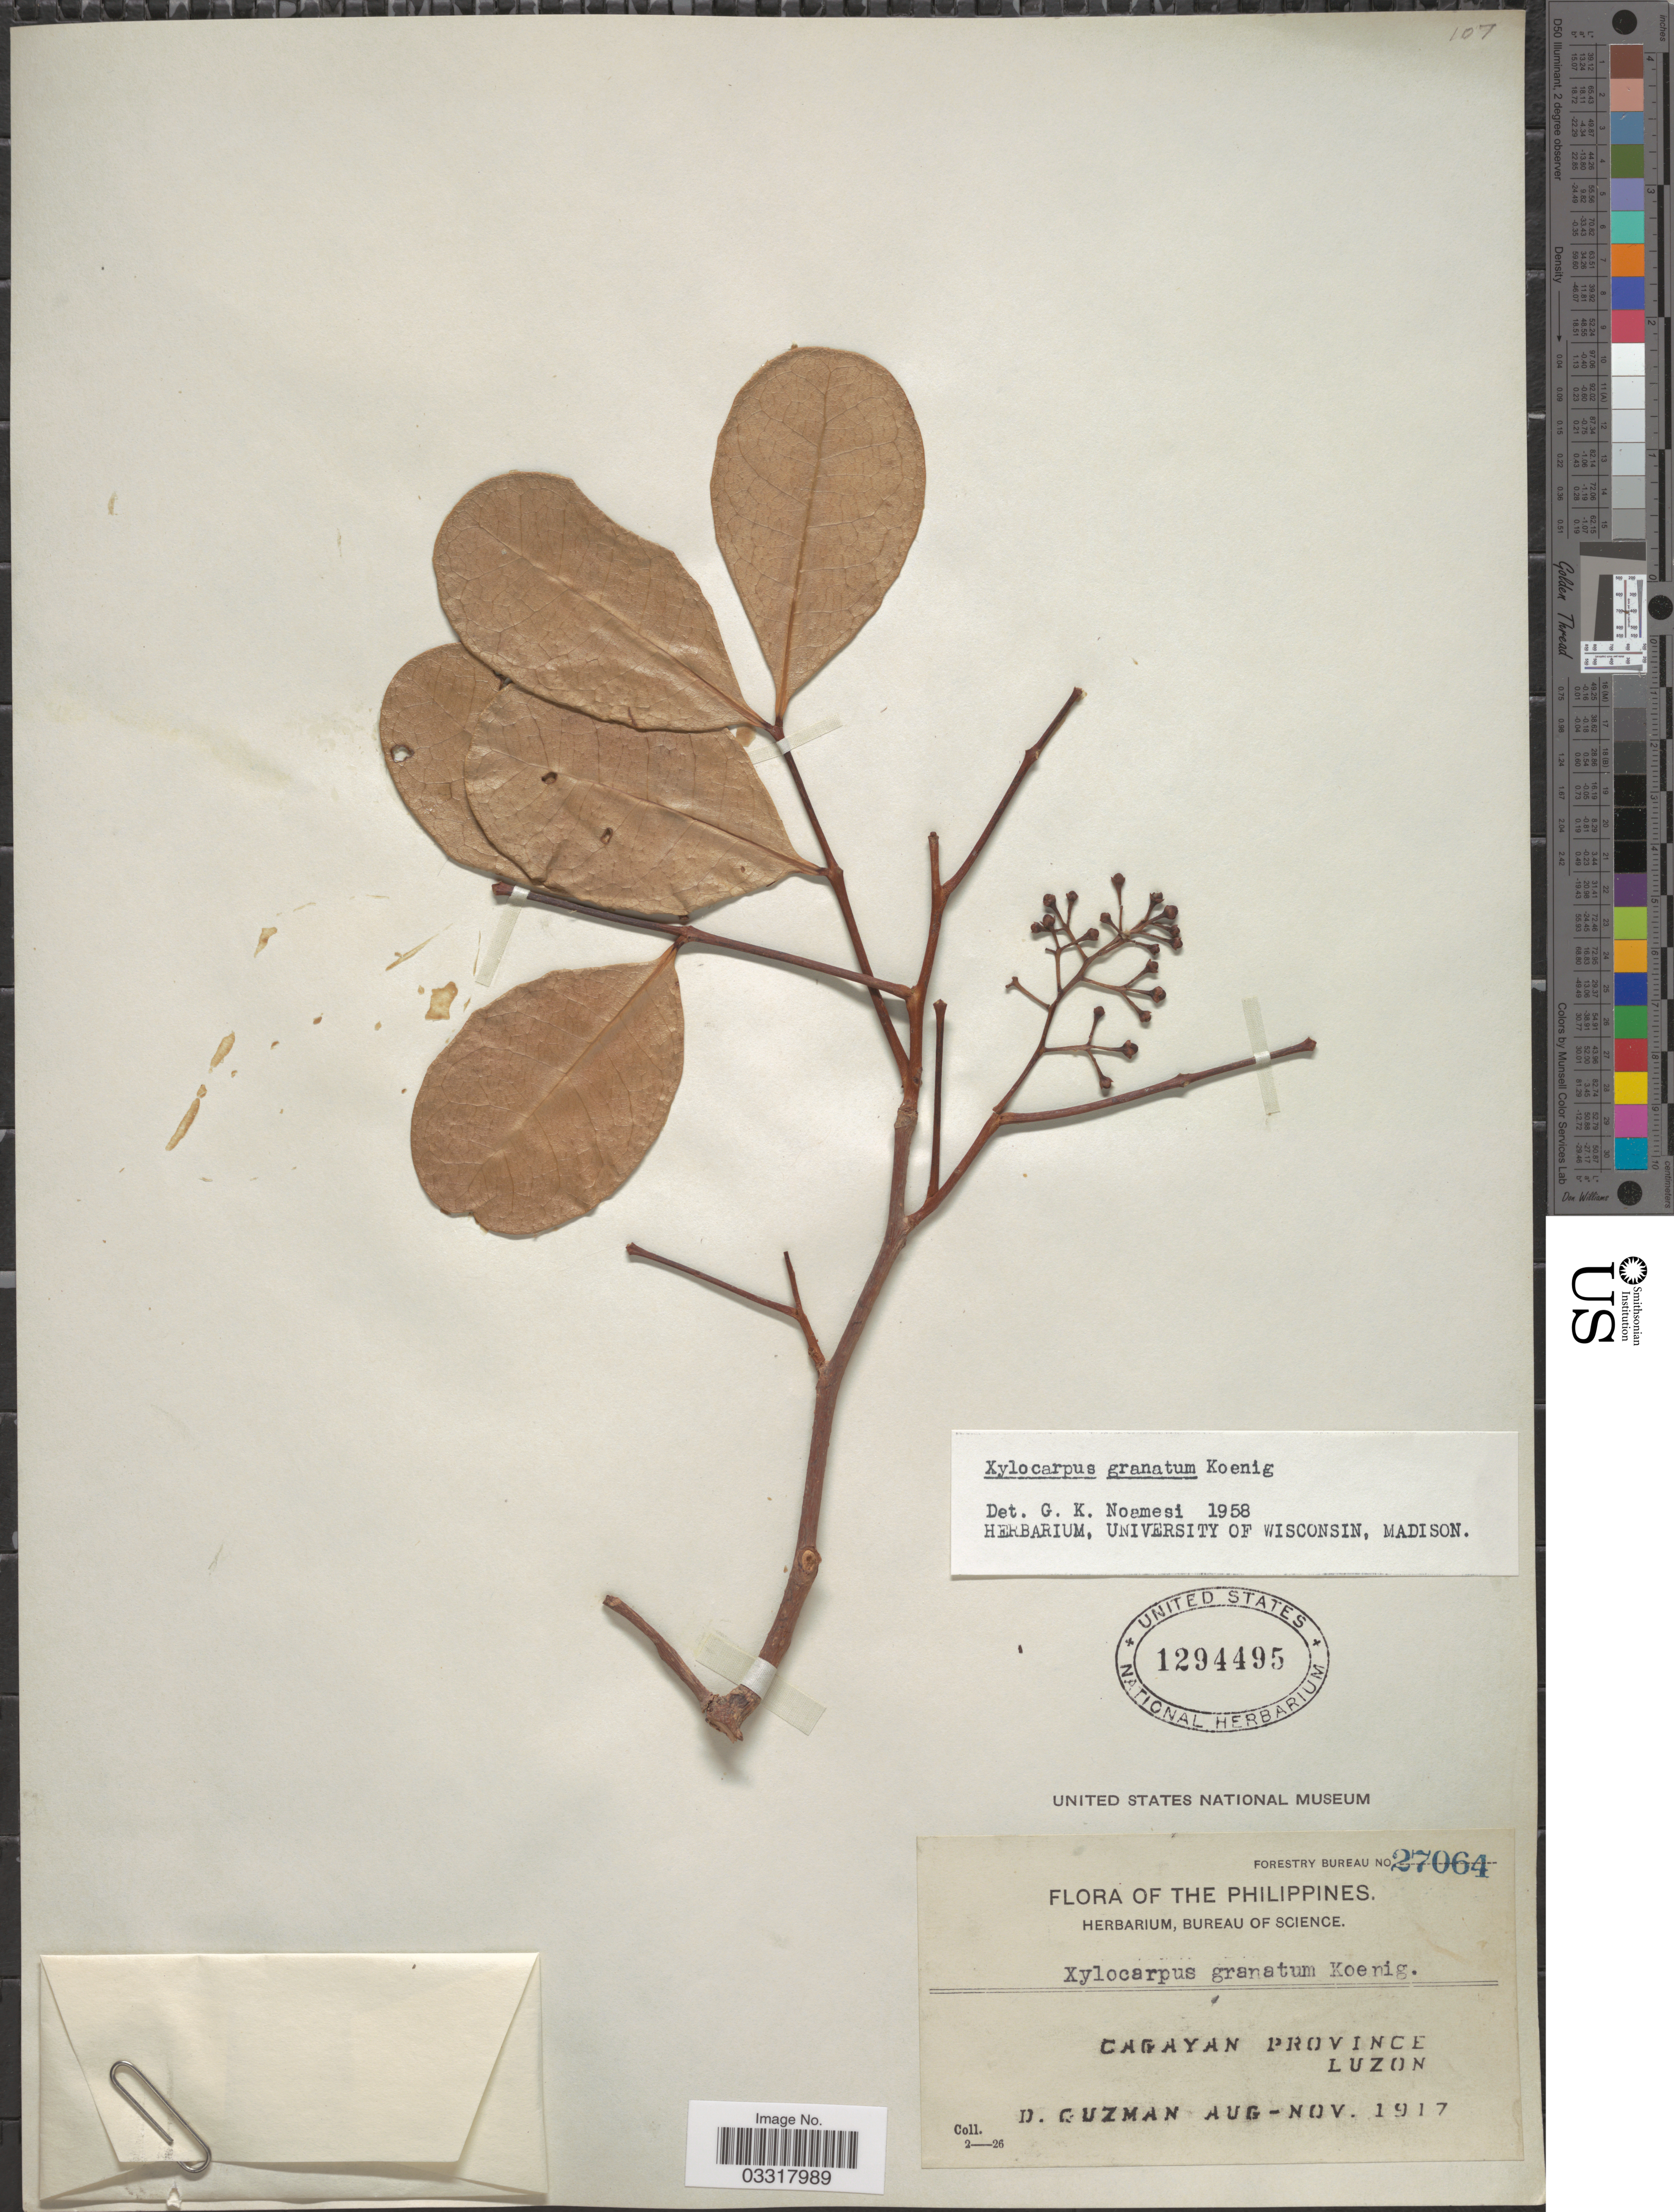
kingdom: Plantae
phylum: Tracheophyta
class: Magnoliopsida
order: Sapindales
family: Meliaceae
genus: Xylocarpus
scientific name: Xylocarpus granatum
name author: J. Koenig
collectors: D. Guzman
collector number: Forestry Bureau 27064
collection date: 1917-08/1917-11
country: Philippines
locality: Cagayan Province. Luzon.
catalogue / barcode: US 1294495